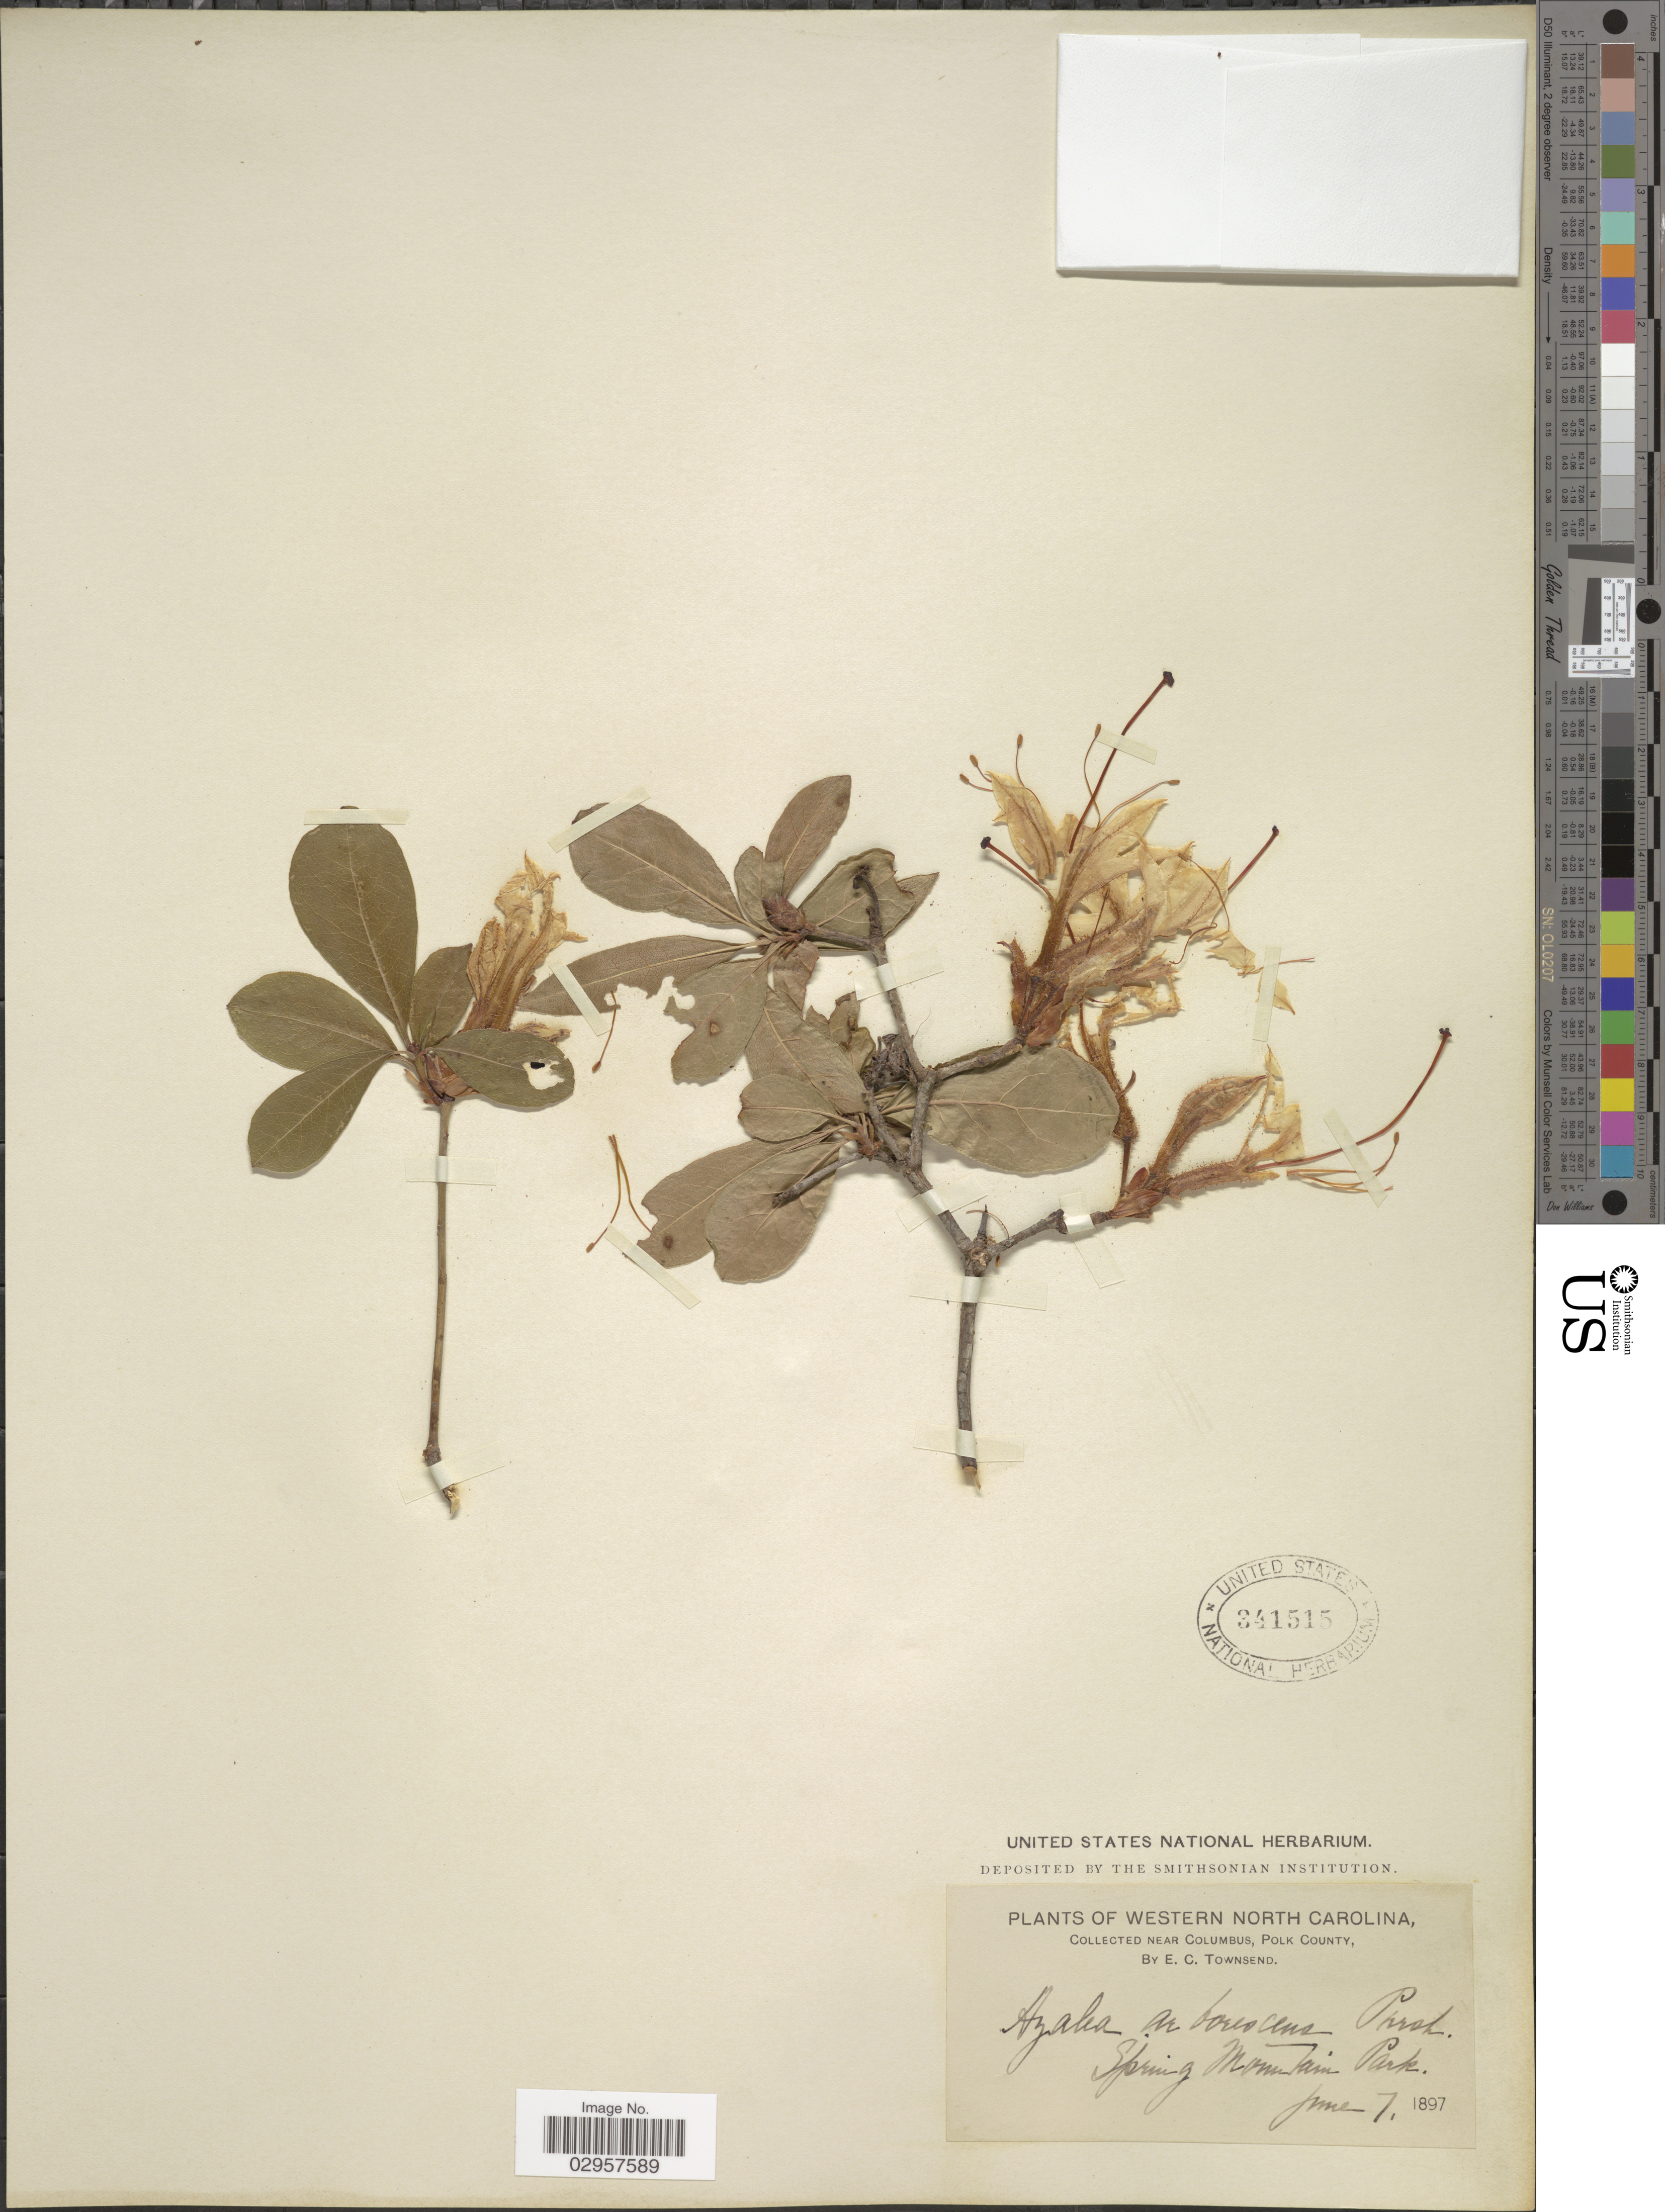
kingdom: Plantae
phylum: Tracheophyta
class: Magnoliopsida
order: Ericales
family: Ericaceae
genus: Rhododendron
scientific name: Rhododendron arborescens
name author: (Pursh) Torr.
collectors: E. C. Townsend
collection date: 1897-06-07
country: United States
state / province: North Carolina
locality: Western North Carolina. Near Columbus, Polk County. Spring Mountain Park.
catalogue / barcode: US 341515